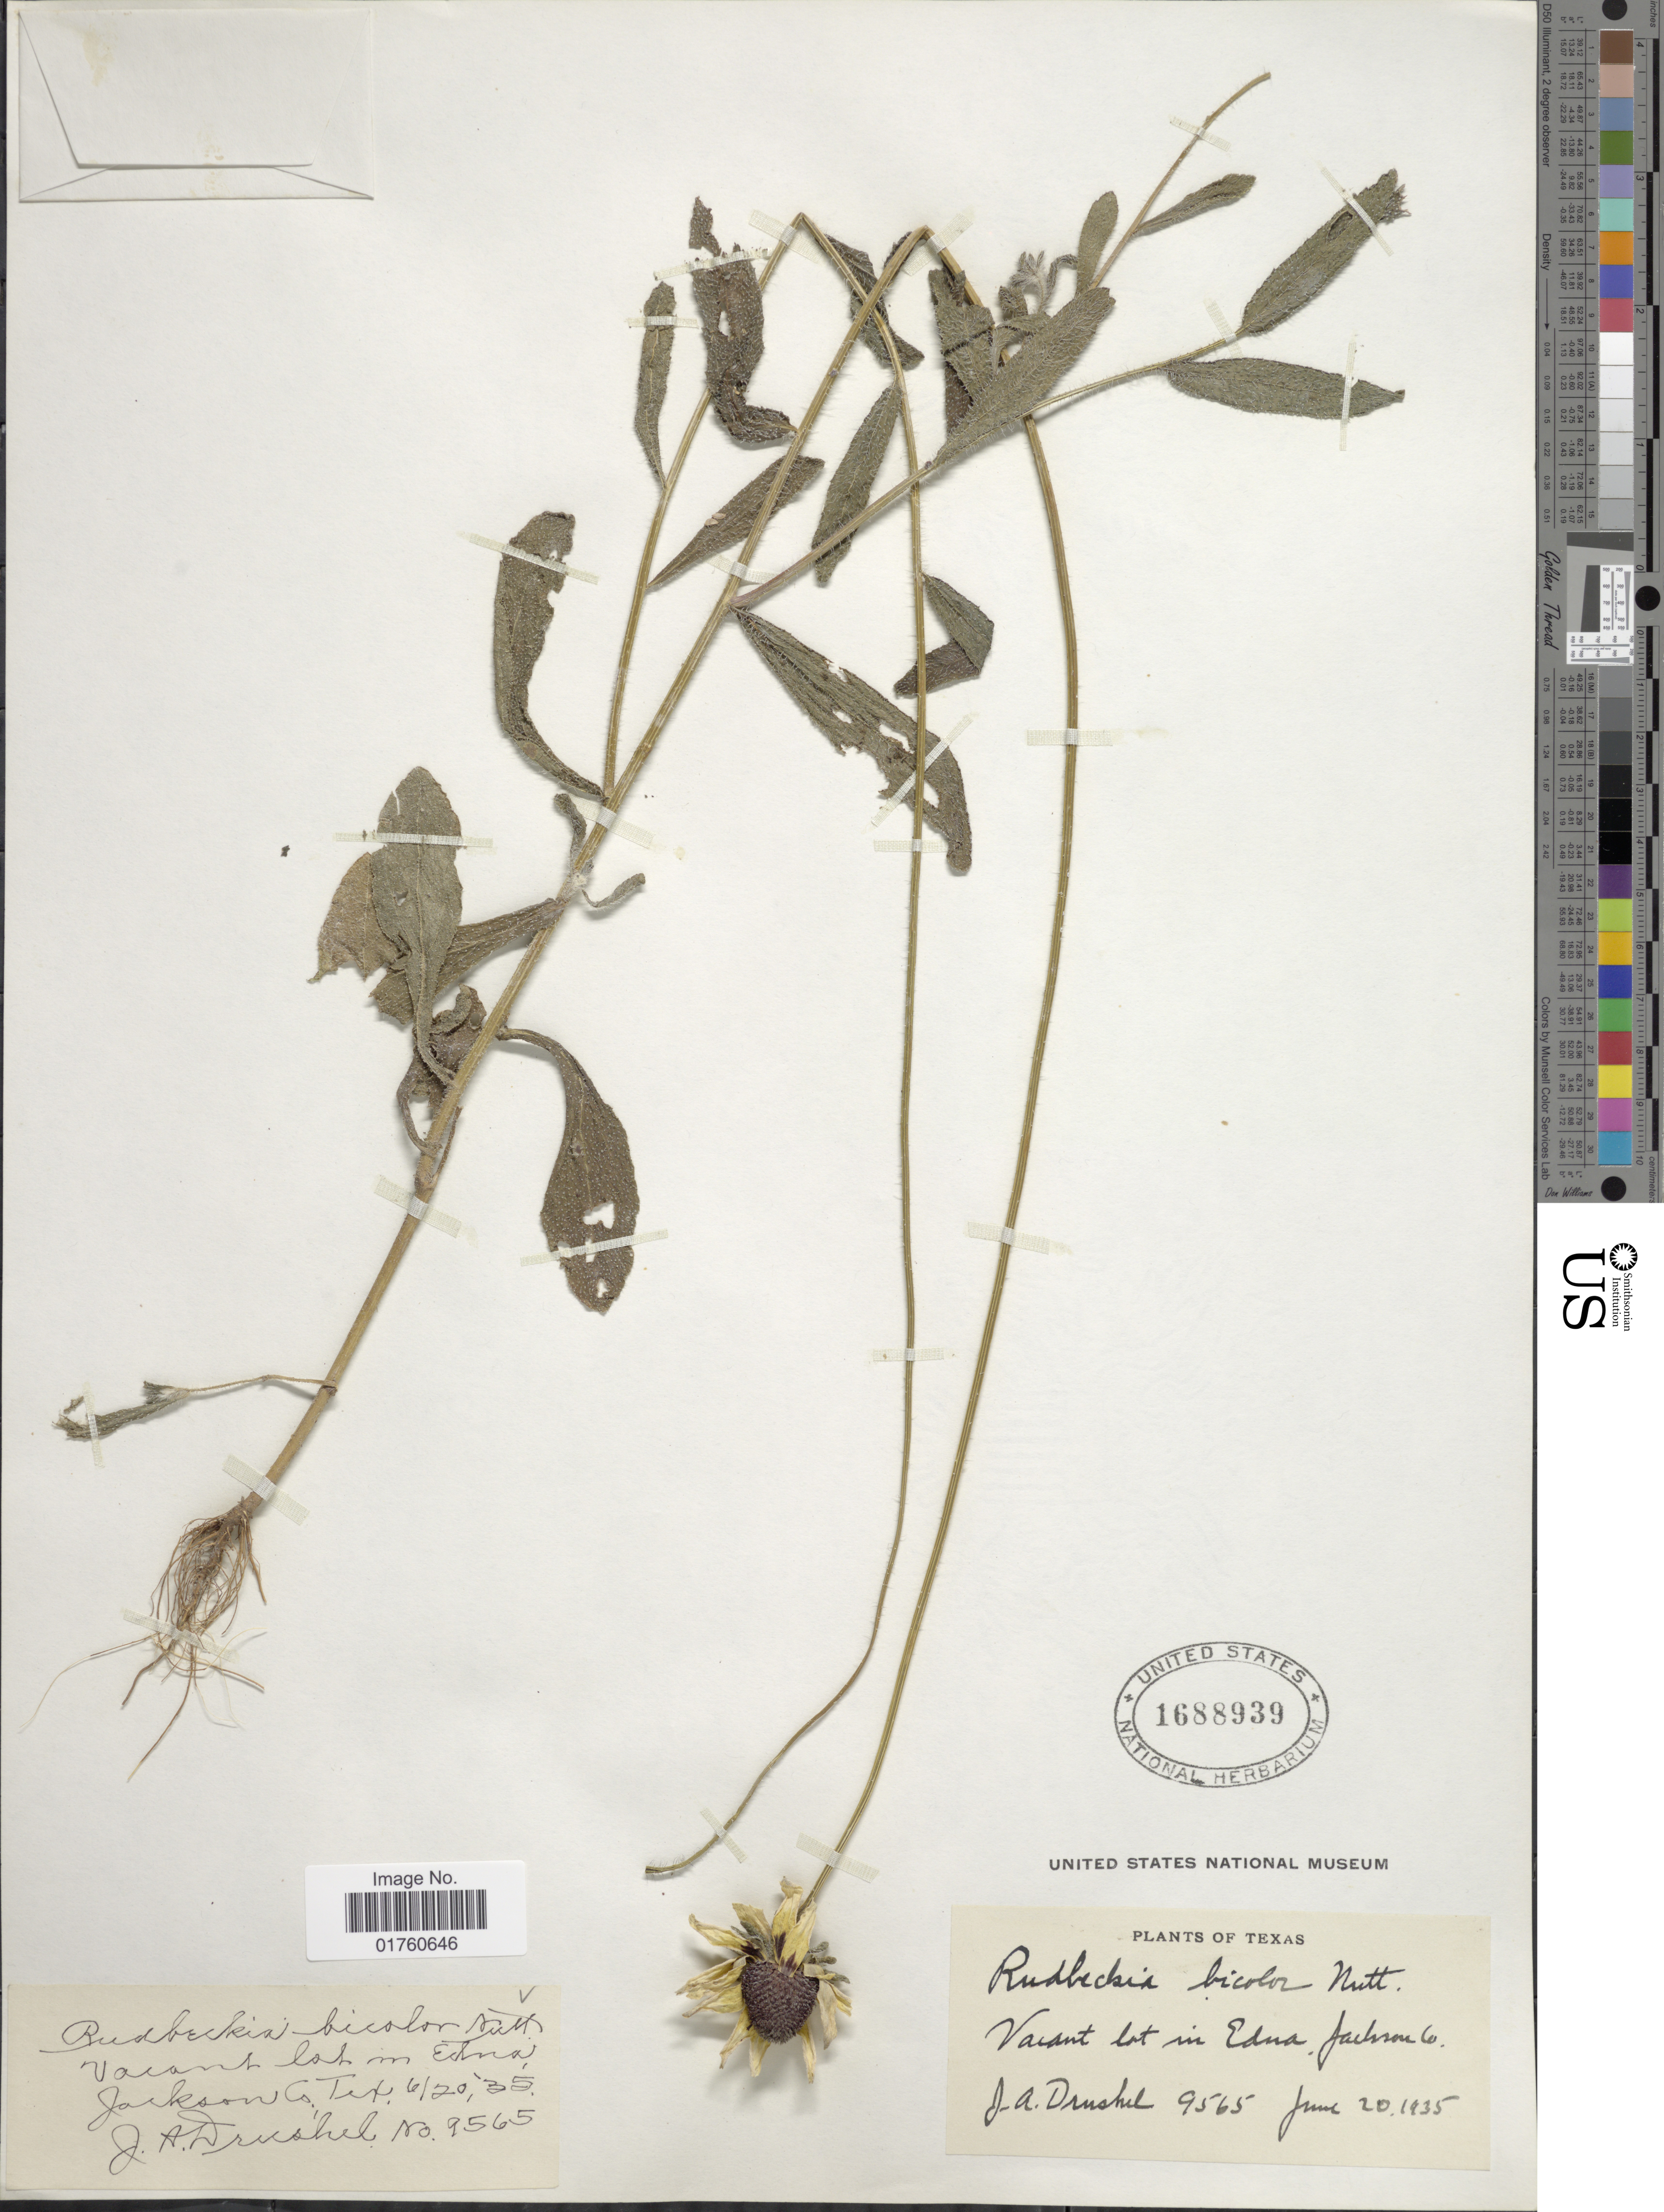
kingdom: Plantae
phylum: Tracheophyta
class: Magnoliopsida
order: Asterales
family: Asteraceae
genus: Rudbeckia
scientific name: Rudbeckia bicolor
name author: Nutt.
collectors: J. A. Drushel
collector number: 9565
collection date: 1935-06-20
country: United States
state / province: Texas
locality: Vacant lot in Edna Jackson Co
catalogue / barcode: US 1688939